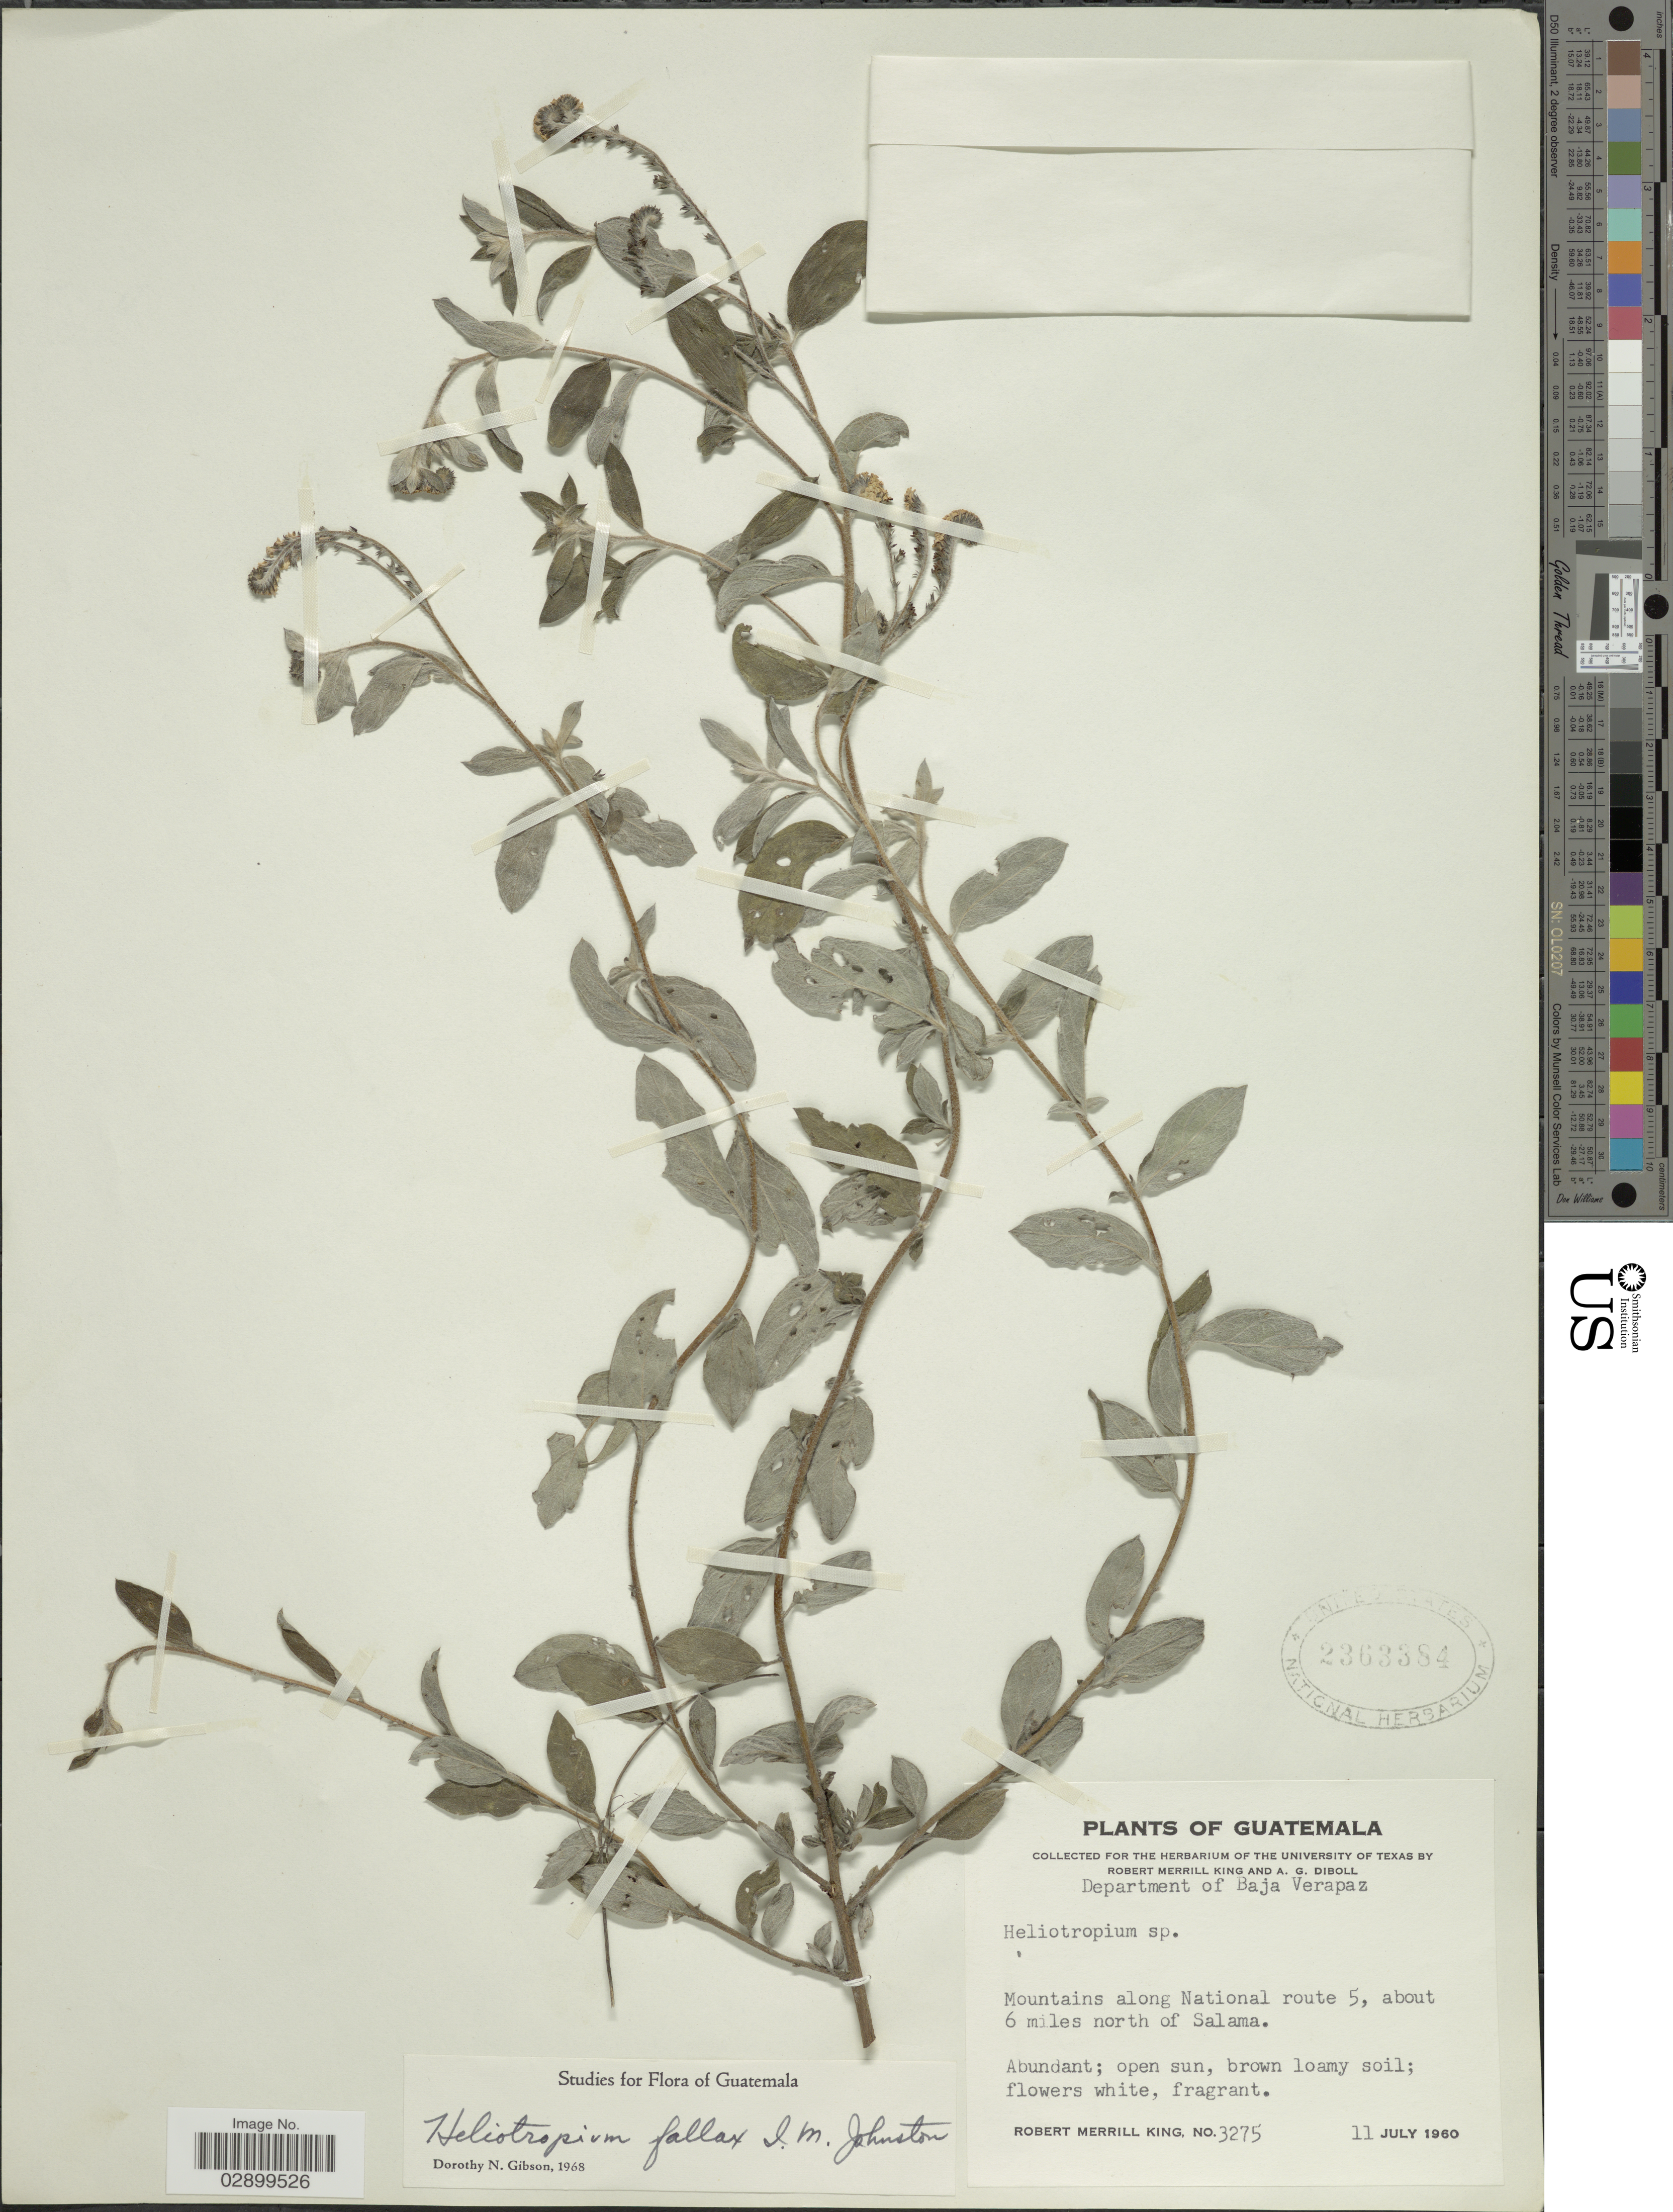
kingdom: Plantae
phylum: Tracheophyta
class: Magnoliopsida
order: Boraginales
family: Heliotropiaceae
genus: Heliotropium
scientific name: Heliotropium fallax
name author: I.M. Johnst.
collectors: R. M. King & A. Diboll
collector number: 3275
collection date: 1960-07-11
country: Guatemala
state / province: Baja Verapaz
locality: Department of Baja Verapaz. Mountains along National route 5, about 6 miles north of Salama.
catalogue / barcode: US 2363384